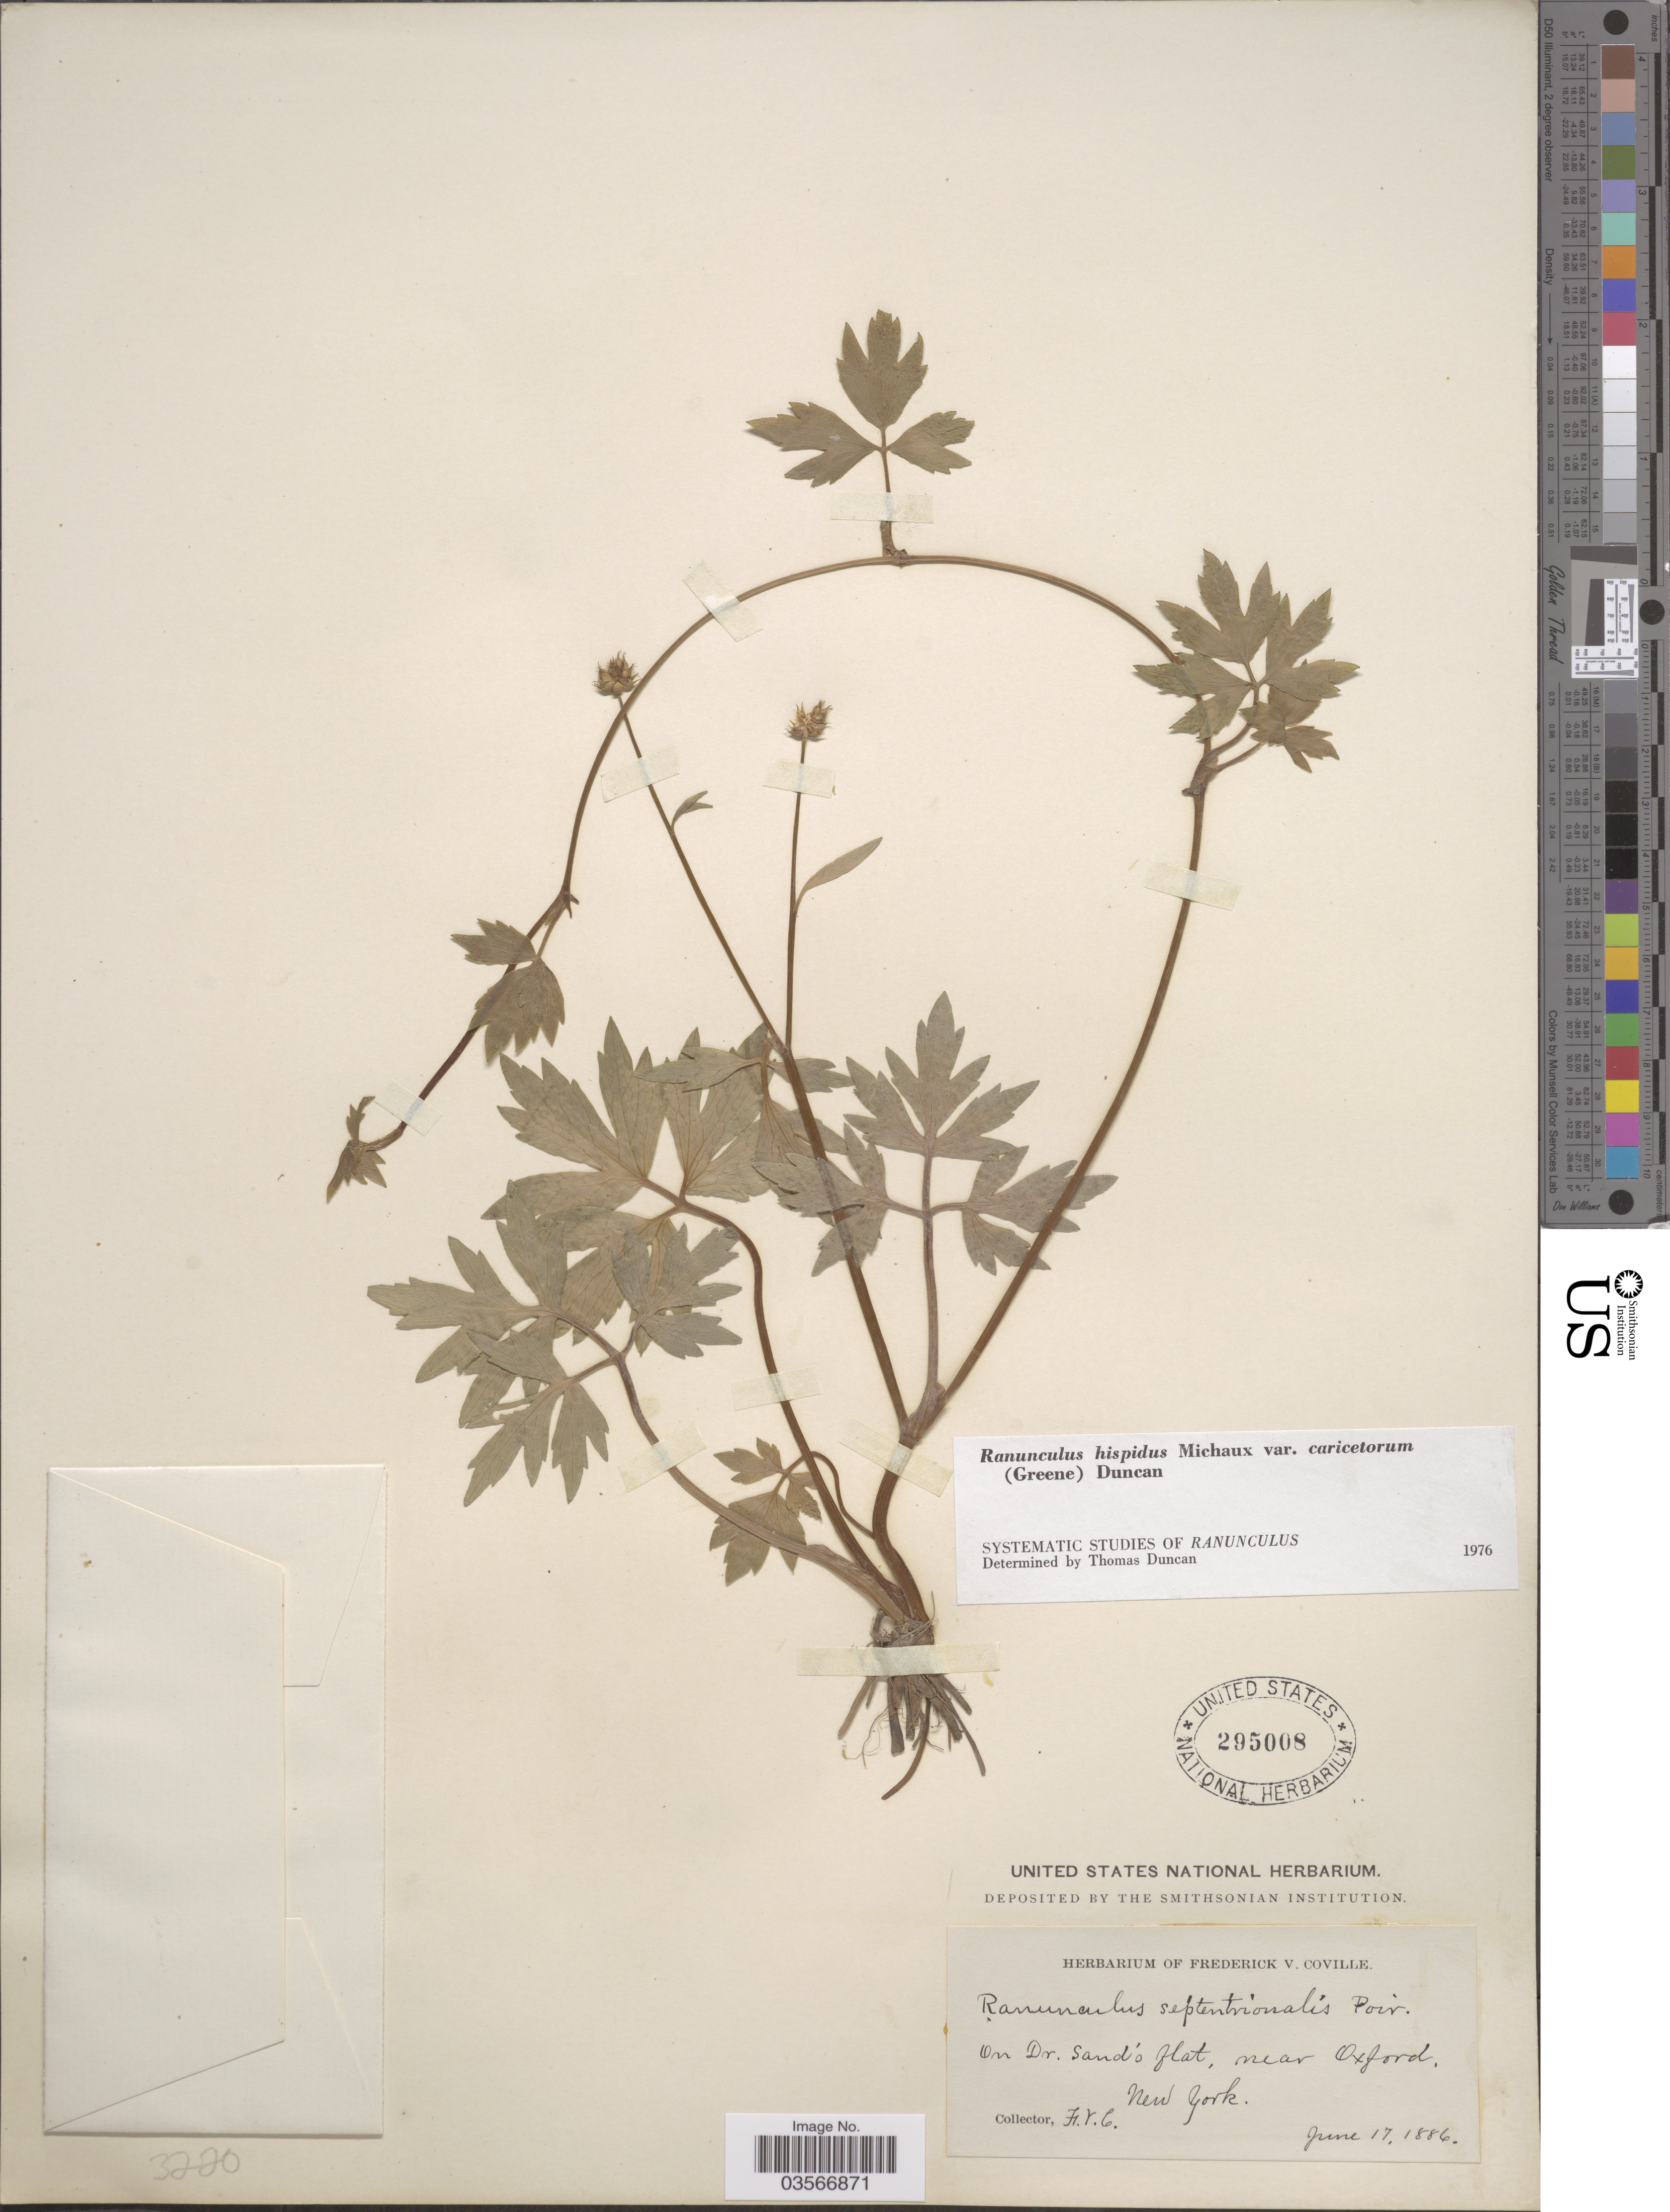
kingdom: Plantae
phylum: Tracheophyta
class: Magnoliopsida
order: Ranunculales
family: Ranunculaceae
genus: Ranunculus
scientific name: Ranunculus hispidus var. caricetorum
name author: Michx.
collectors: F. V. Coville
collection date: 1886-06-17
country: United States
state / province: New York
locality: On Dr. Sand's flat, near Oxford.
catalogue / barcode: US 295008